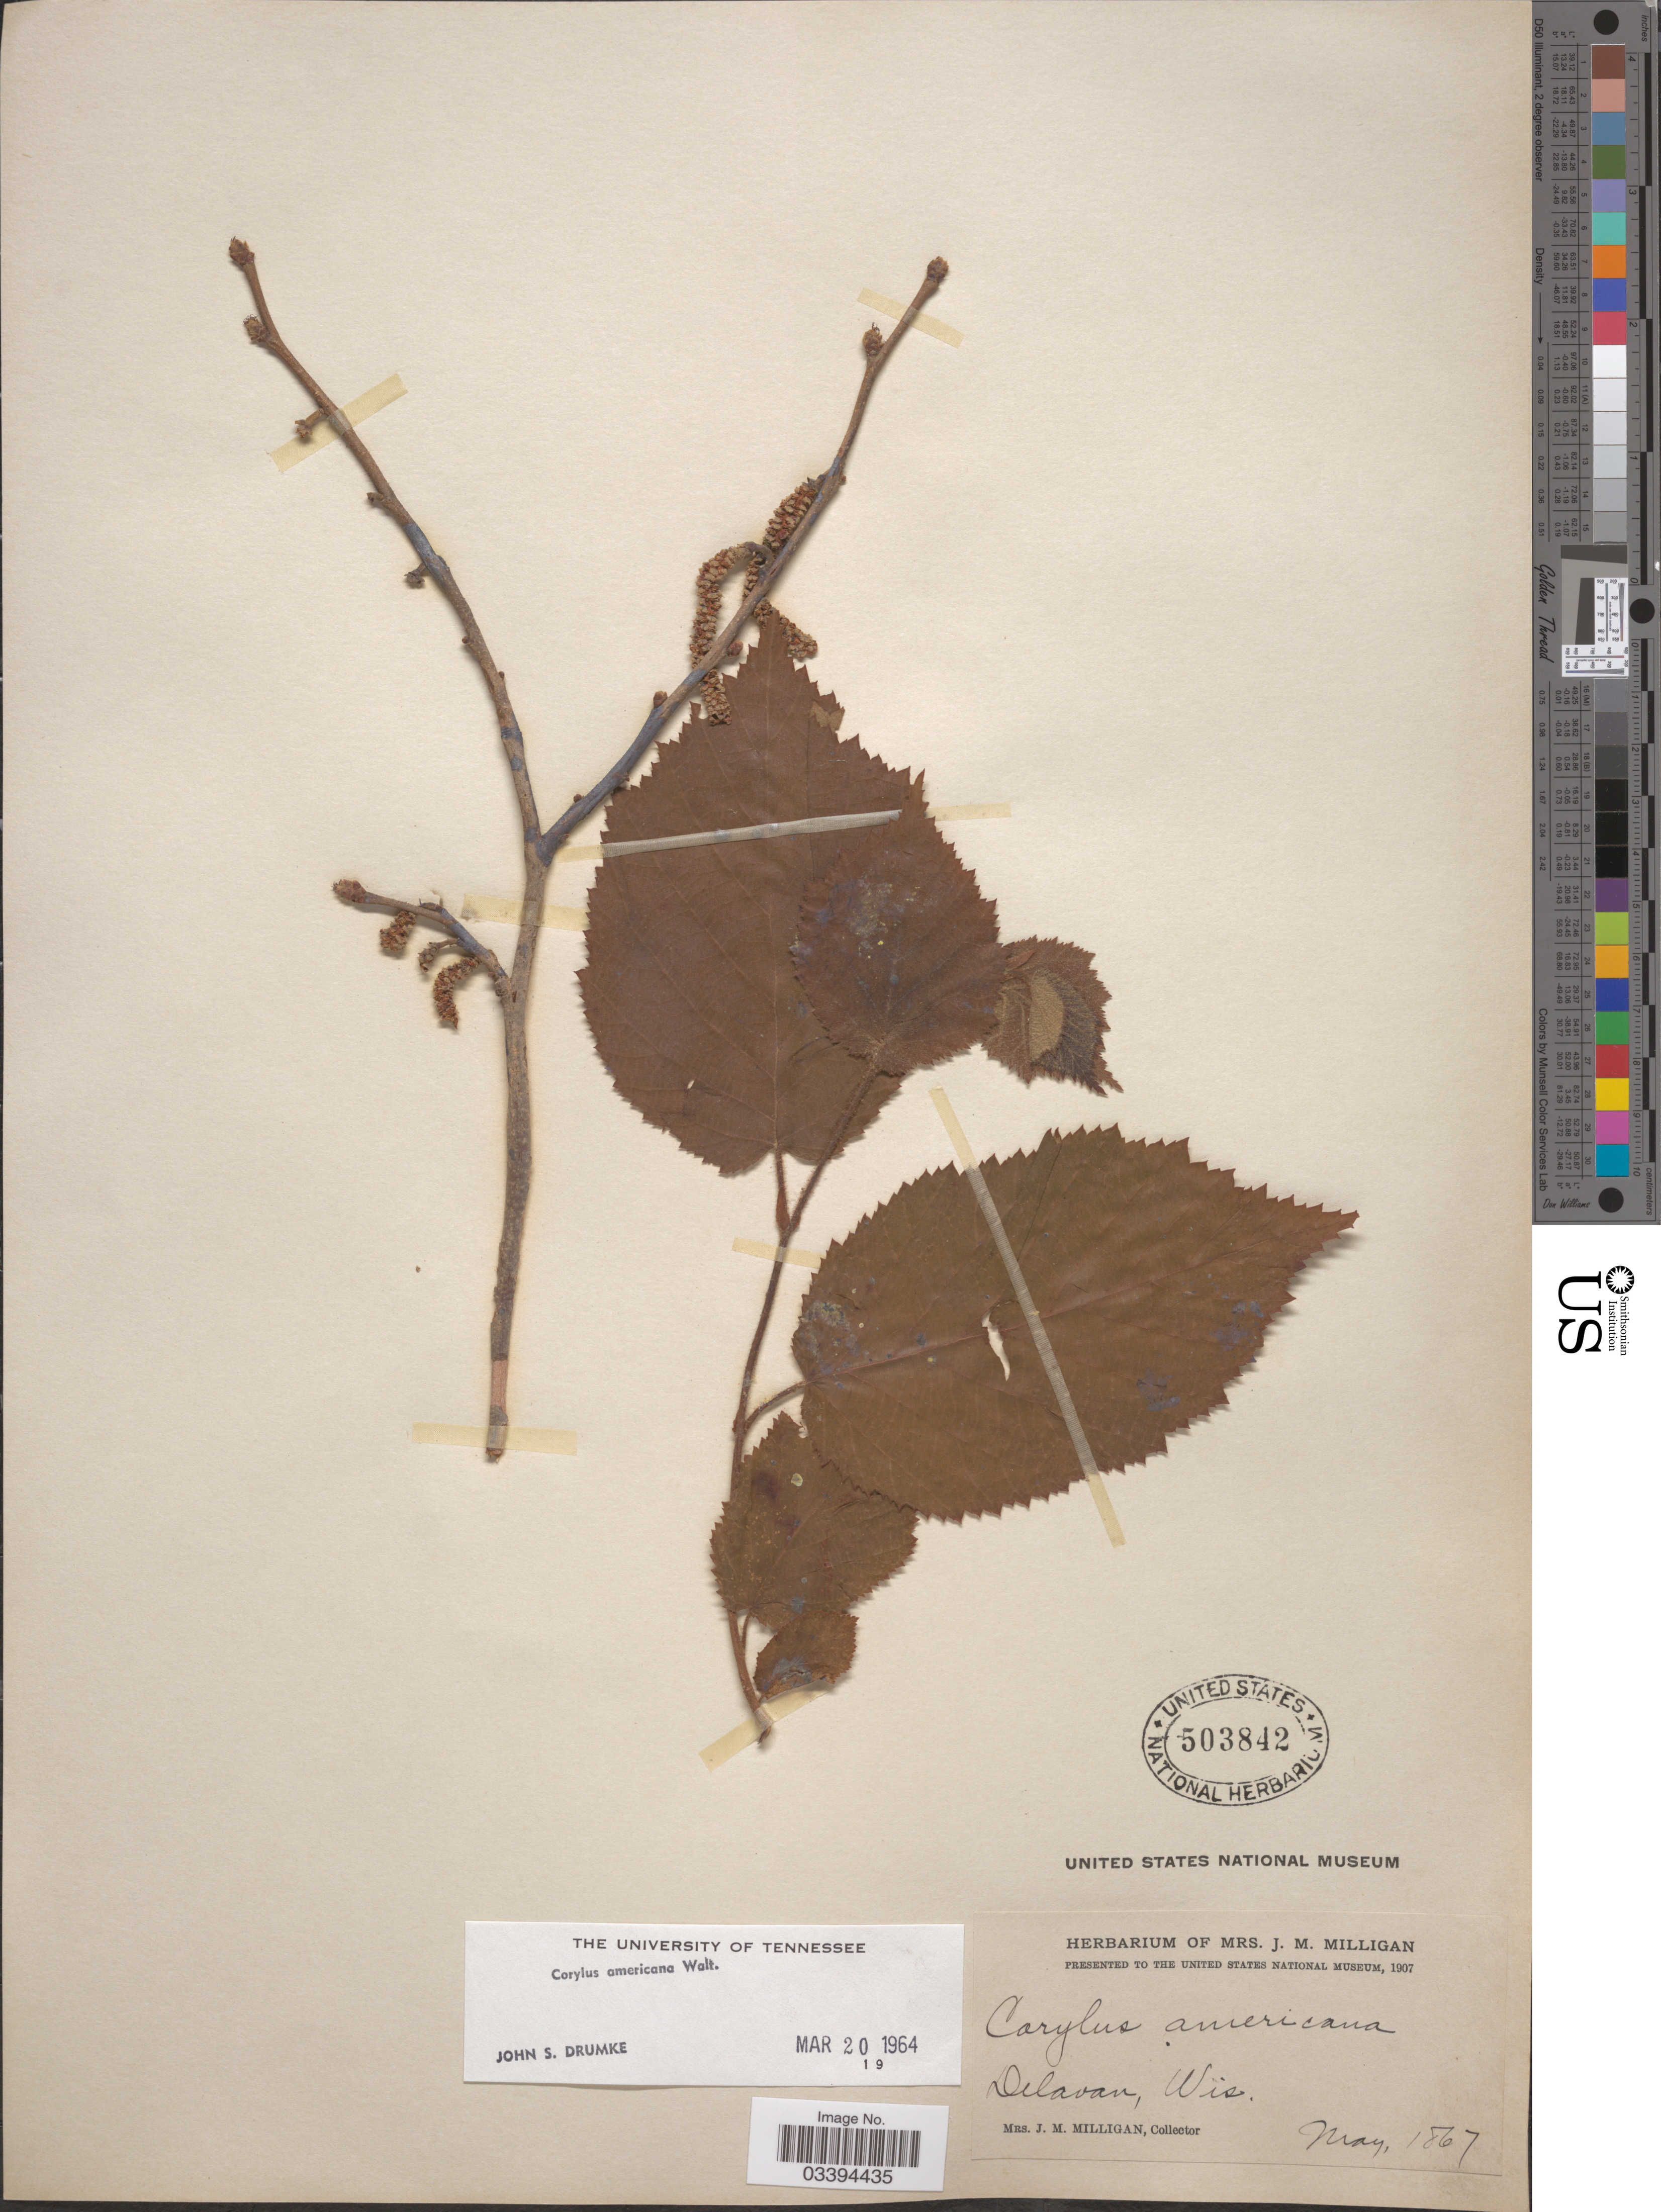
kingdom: Plantae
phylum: Tracheophyta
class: Magnoliopsida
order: Fagales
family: Betulaceae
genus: Corylus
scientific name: Corylus americana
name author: Walter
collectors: J. Milligan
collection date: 1867-05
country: United States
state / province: Wisconsin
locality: Delavan.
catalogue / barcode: US 503842